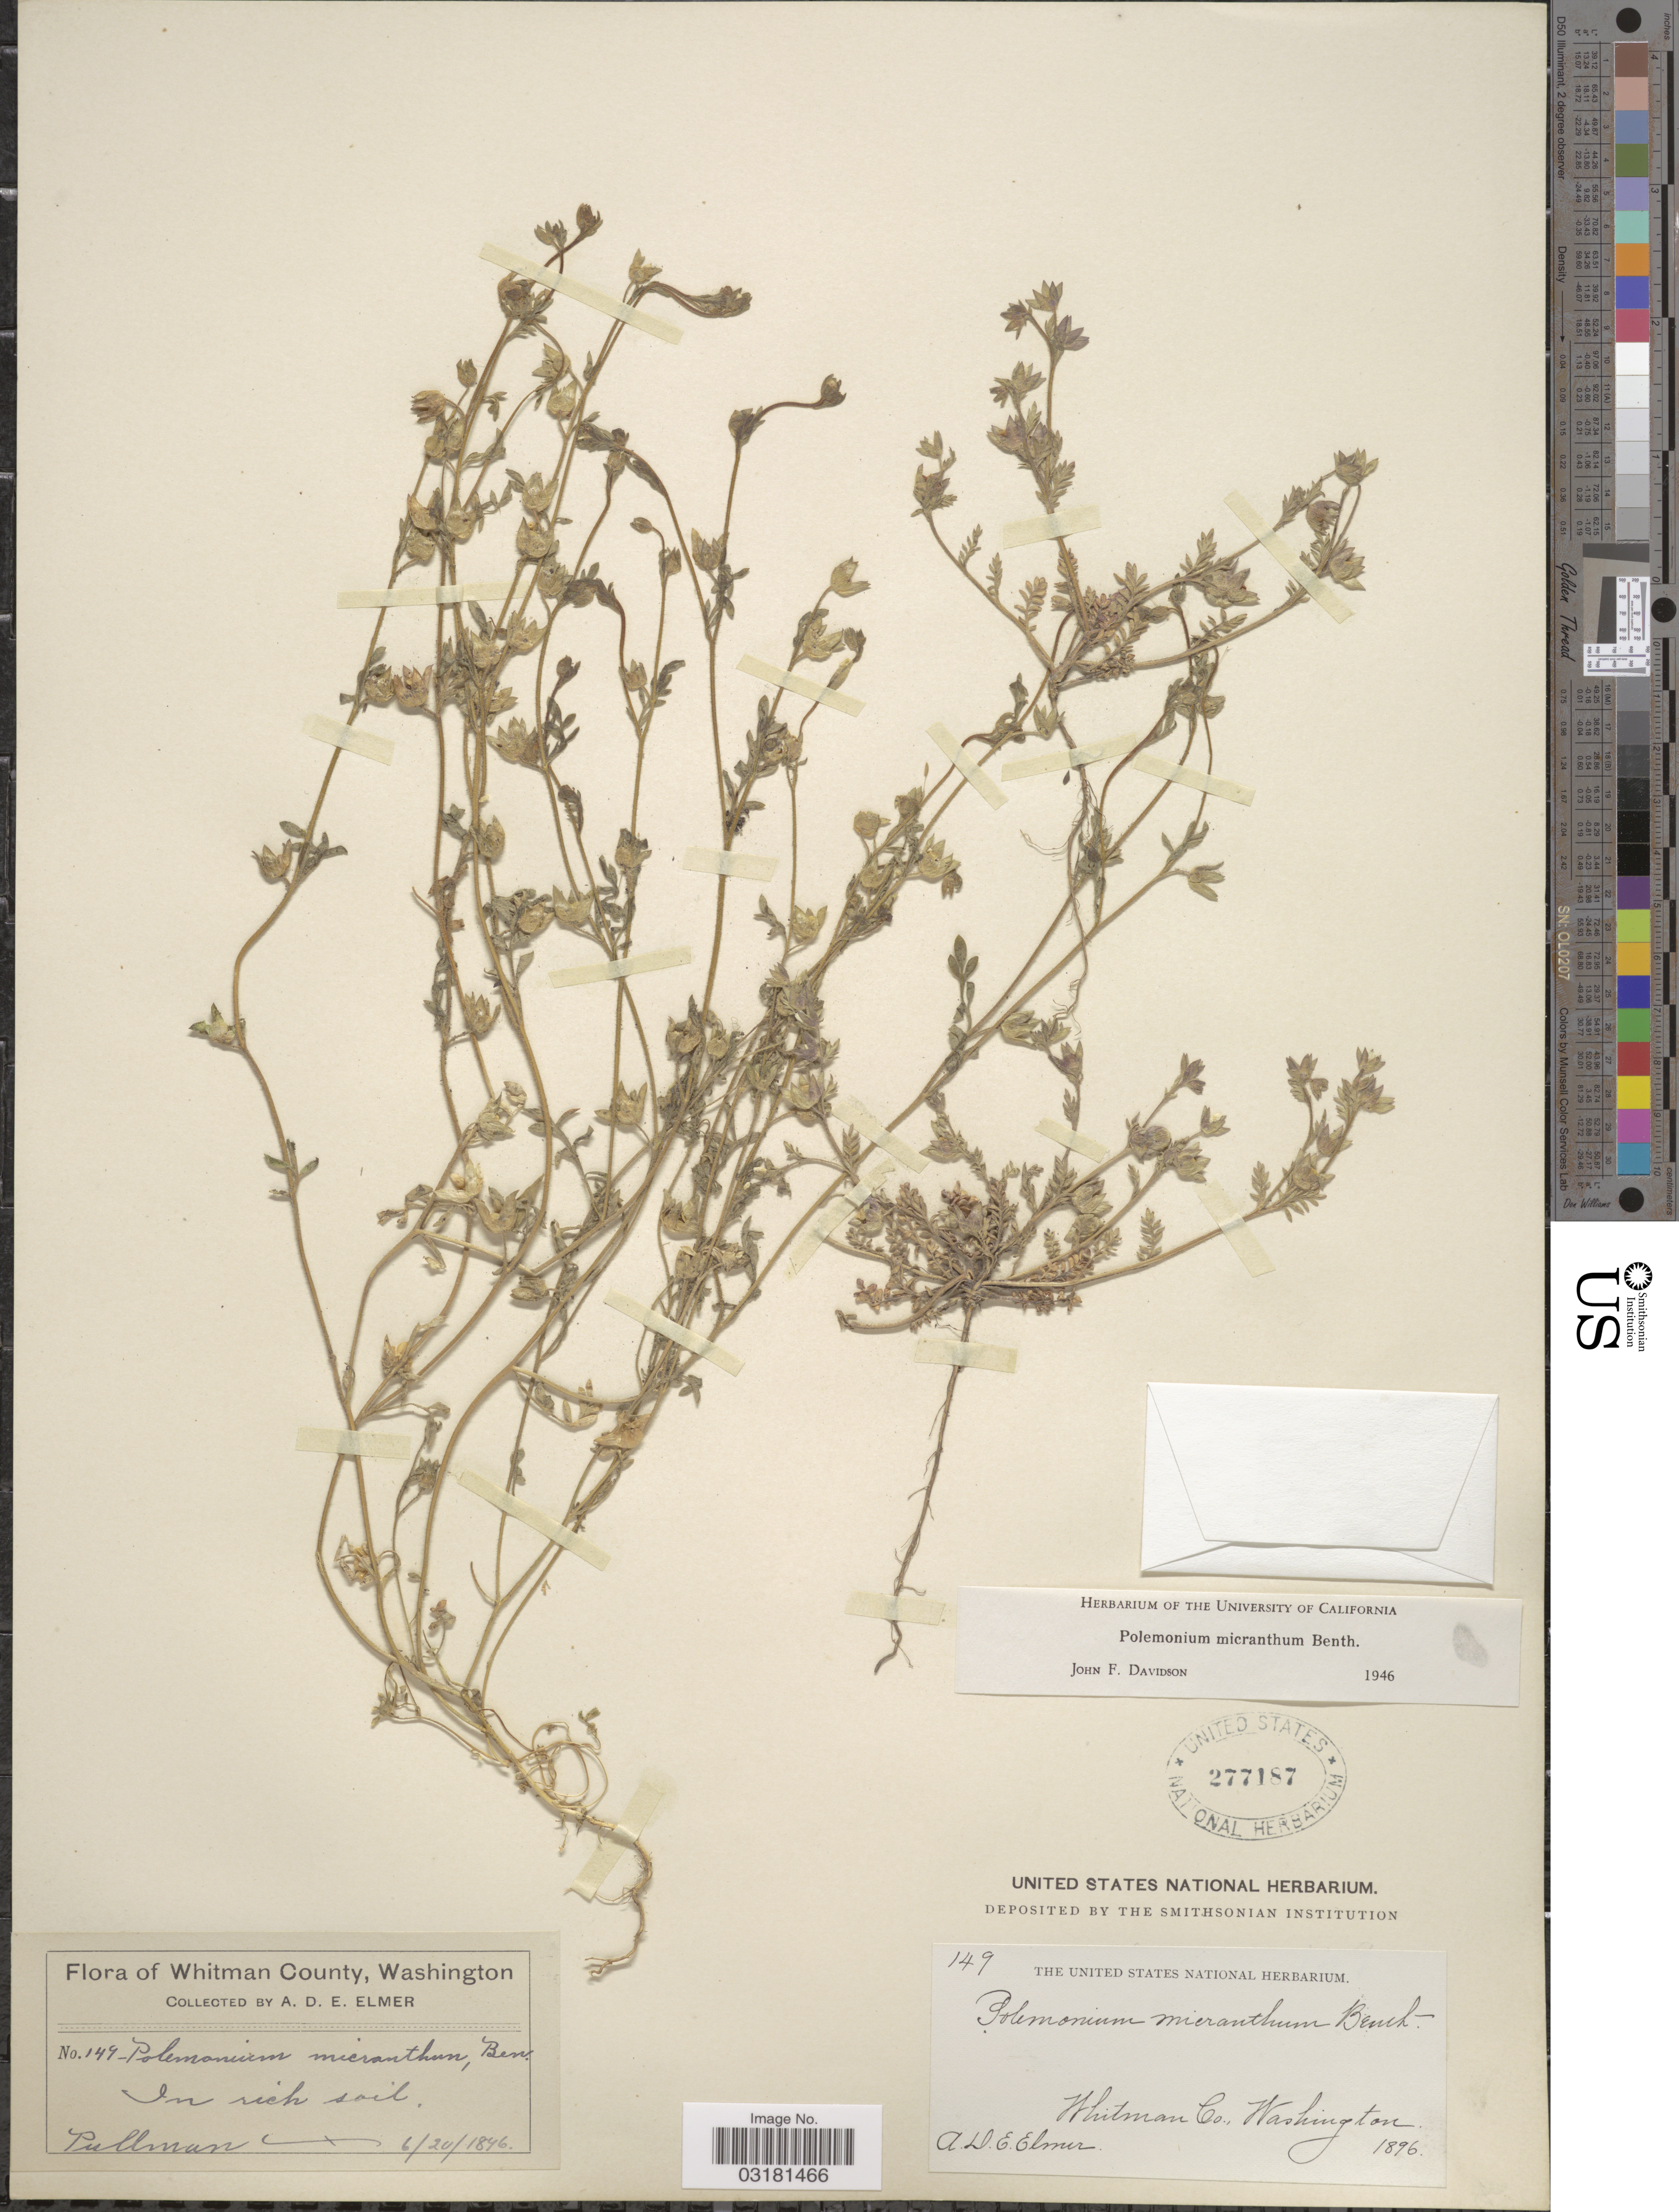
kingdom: Plantae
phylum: Tracheophyta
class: Magnoliopsida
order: Ericales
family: Polemoniaceae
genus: Polemonium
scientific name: Polemonium micranthum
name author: Benth.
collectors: A. D. E. Elmer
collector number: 149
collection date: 1896-06-20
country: United States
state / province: Washington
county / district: Whitman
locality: Whitman County. Pullman.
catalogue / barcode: US 277187